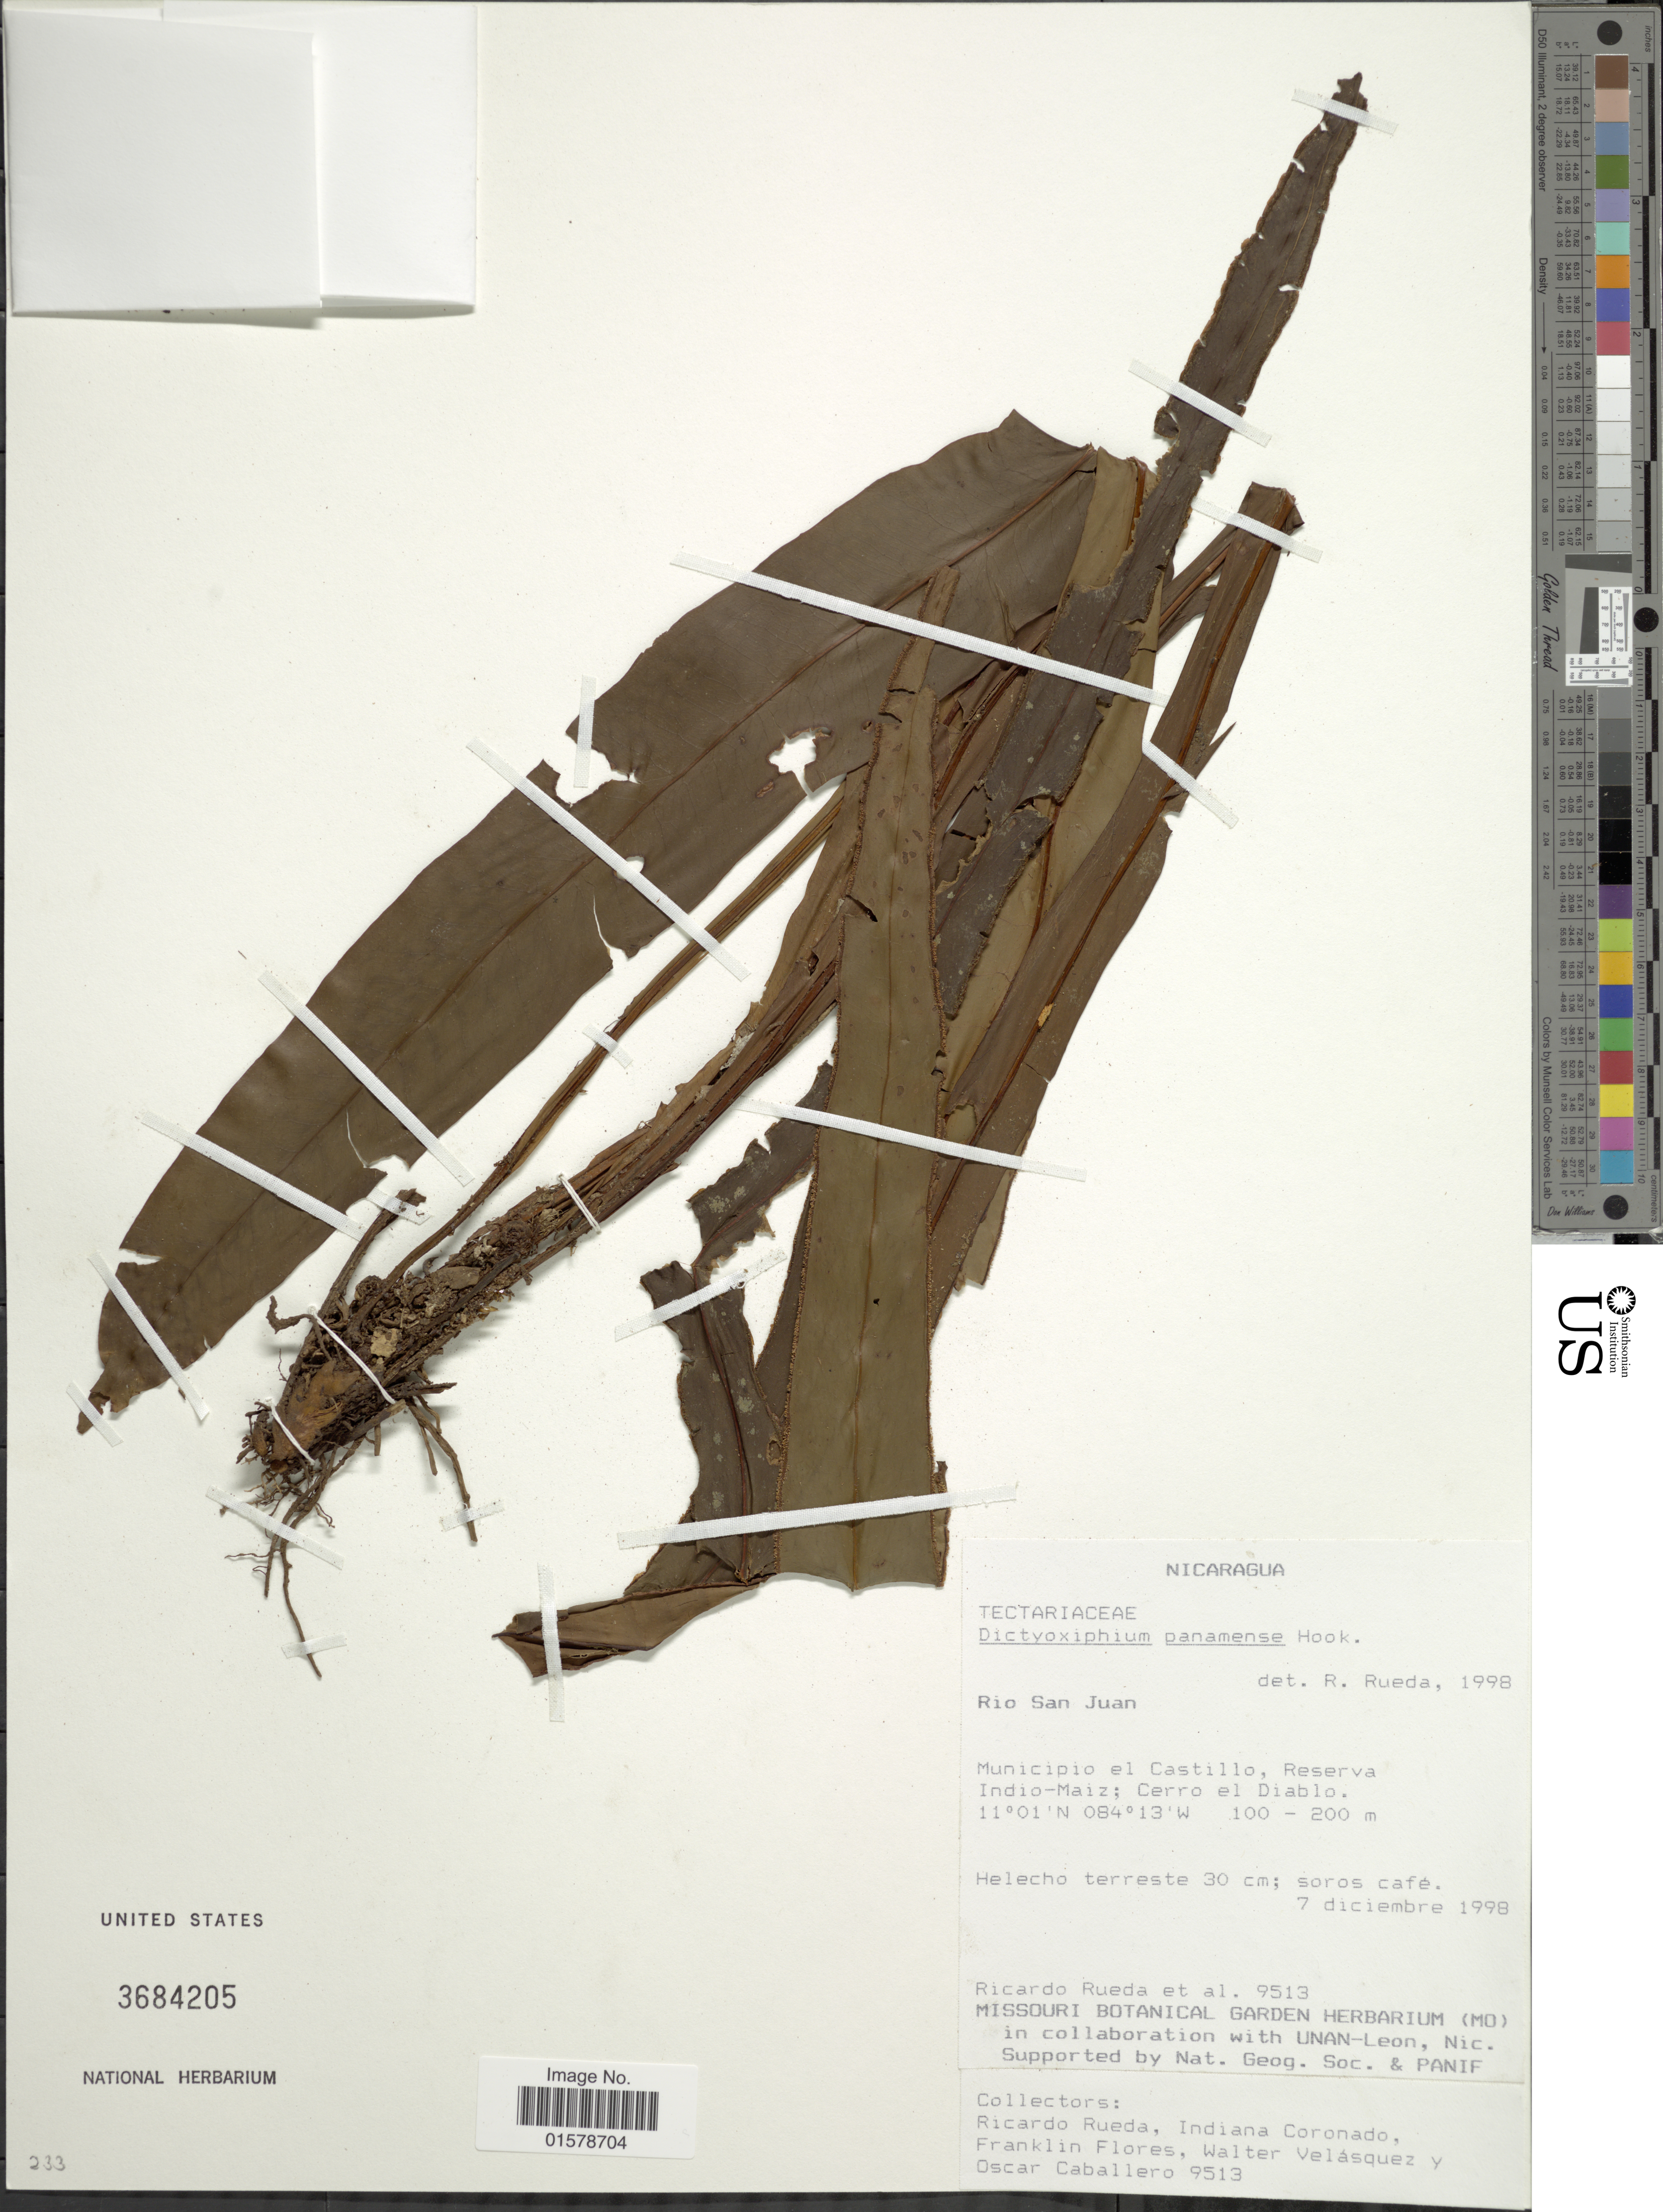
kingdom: Plantae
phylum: Tracheophyta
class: Polypodiopsida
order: Polypodiales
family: Tectariaceae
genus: Tectaria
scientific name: Tectaria panamensis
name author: (Hook.) R.M. Tryon & A.F. Tryon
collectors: R. Rueda, I. Coronado, F. Ayala F., W. Velasquez & O. Caballero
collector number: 9513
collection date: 1998-12-07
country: Nicaragua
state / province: Rio San Juan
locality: Muncipio el Castillo, Reserva Indio-Maiz; Cerro el Diablo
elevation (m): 100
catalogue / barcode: US 3684205